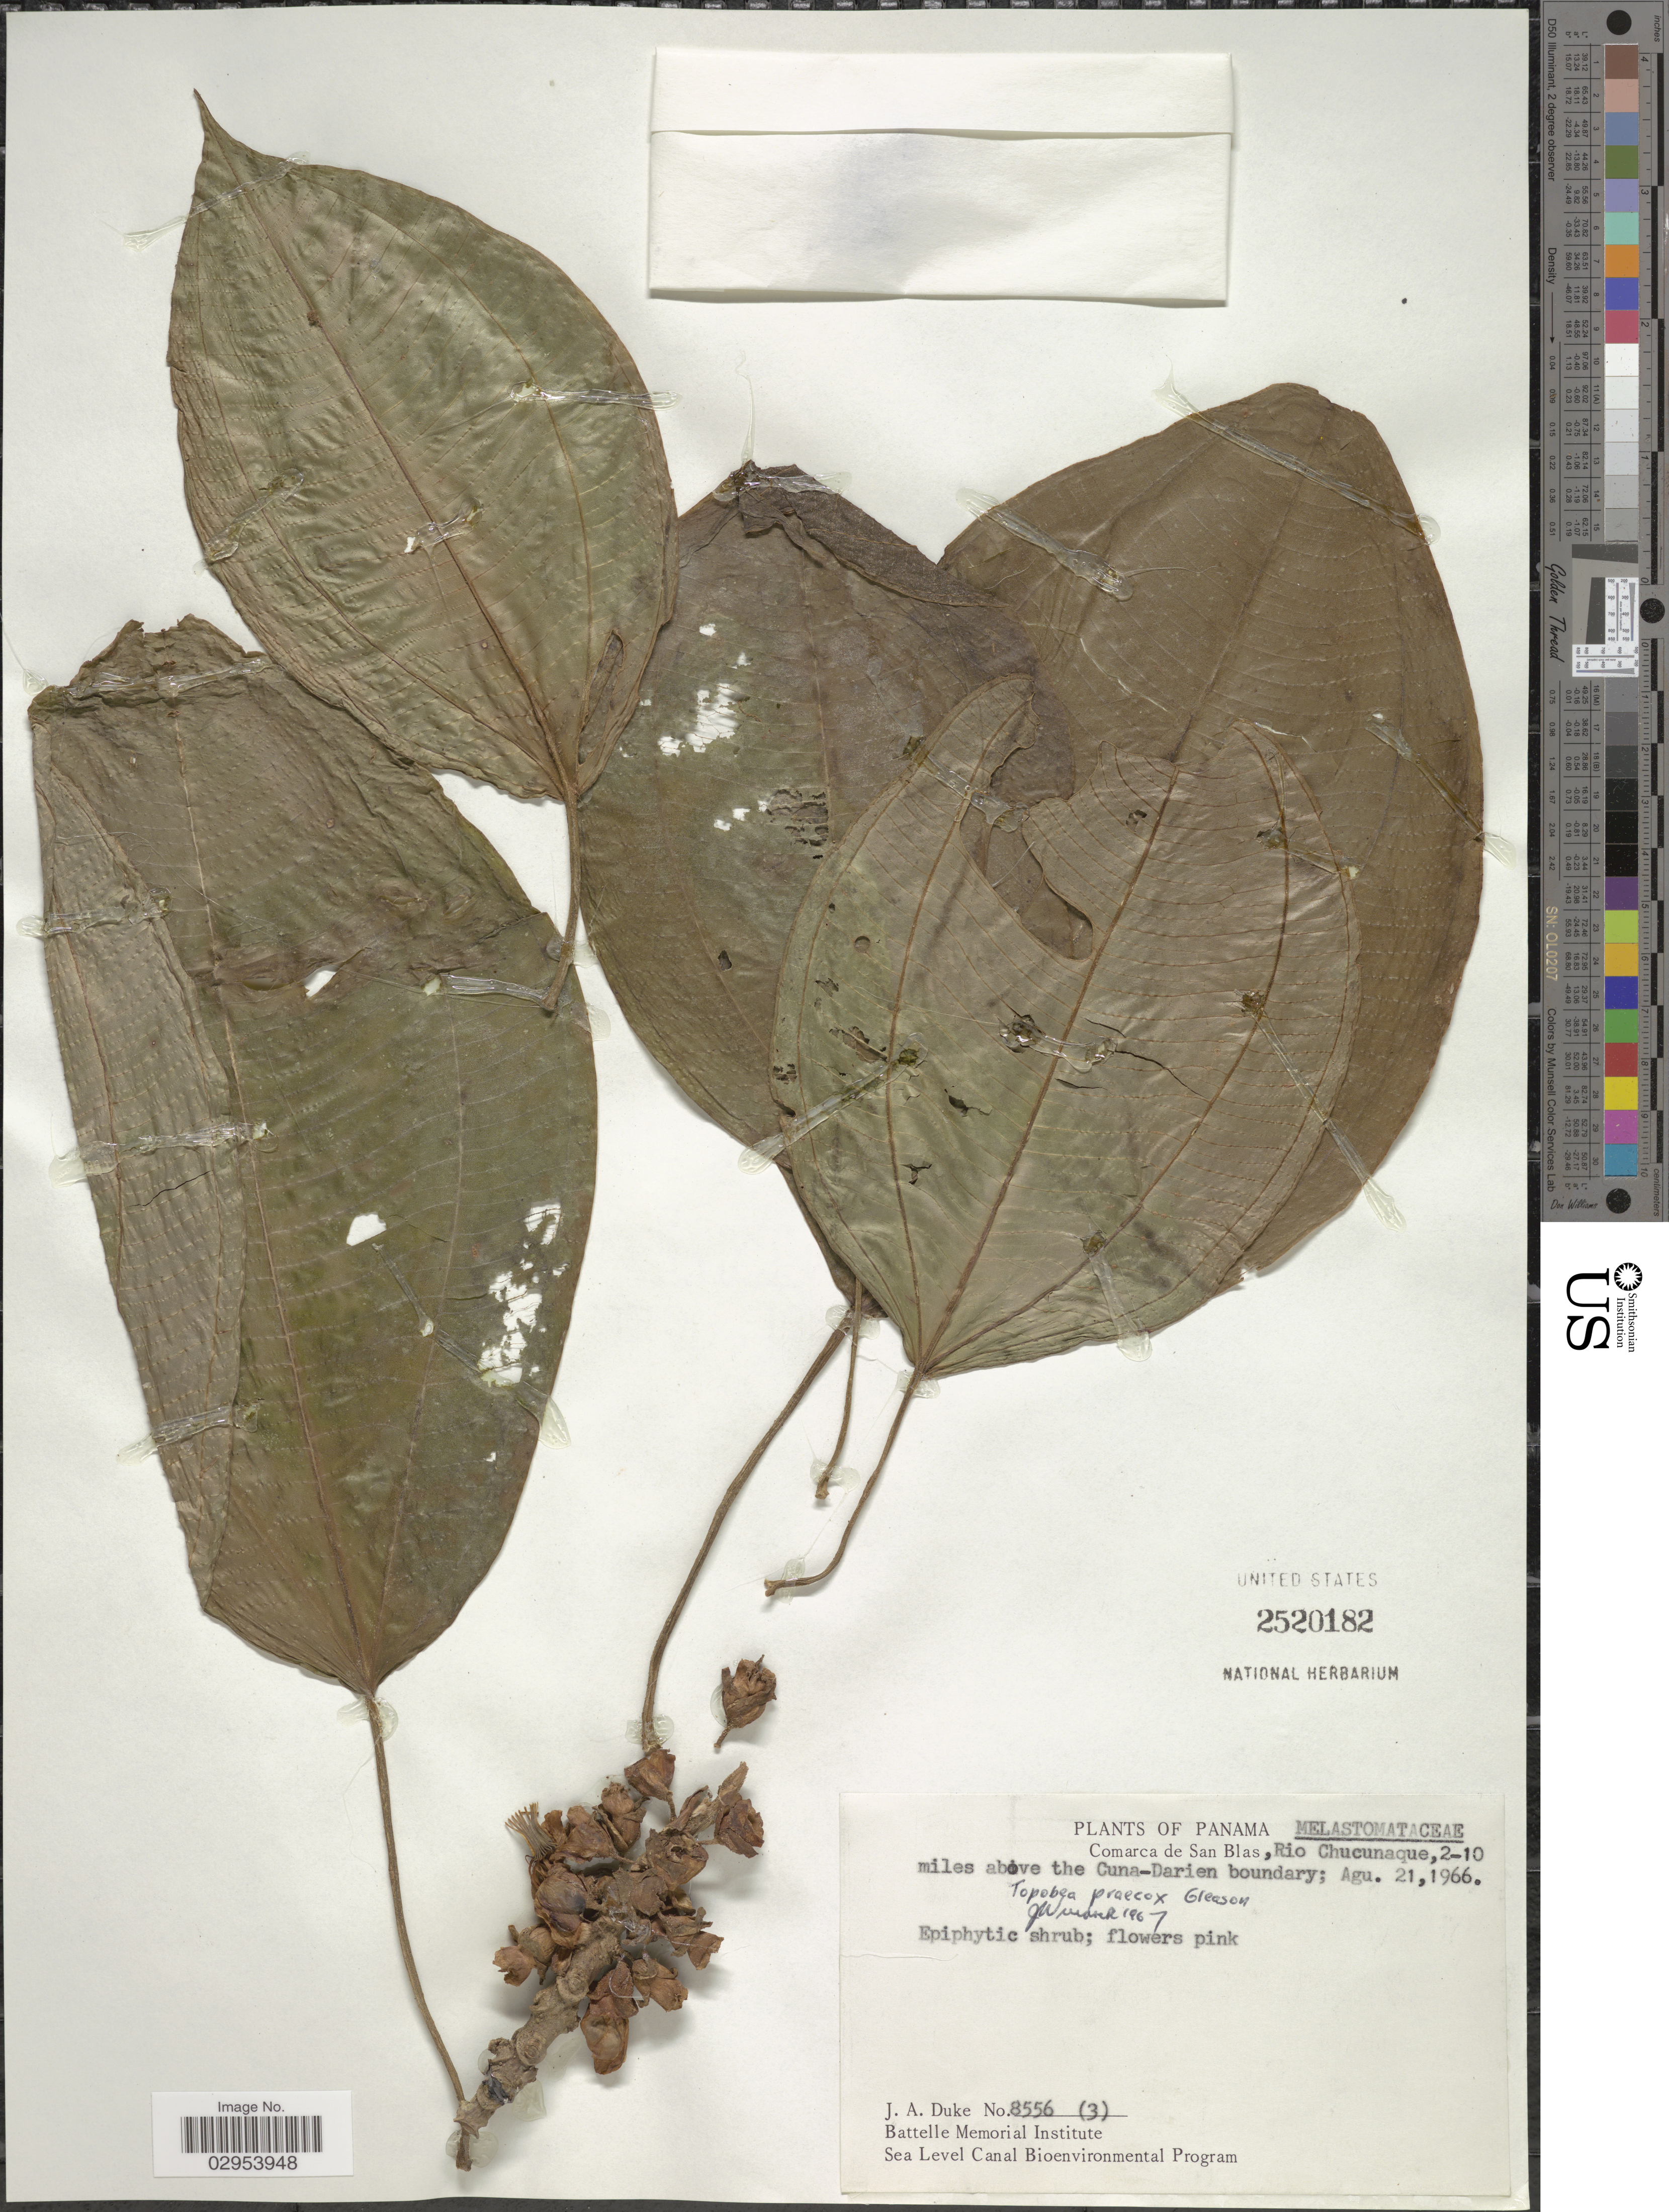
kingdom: Plantae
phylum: Tracheophyta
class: Magnoliopsida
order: Myrtales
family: Melastomataceae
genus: Topobea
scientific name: Topobea praecox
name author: Gleason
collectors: J. A. Duke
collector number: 8556(3)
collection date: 1966-08-21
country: Panama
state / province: Kuna Yala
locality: Comarca de San Blas, Rio Chucunaque, 2-10 miles above the Cuna-Darien boundary.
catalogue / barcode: US 2520182